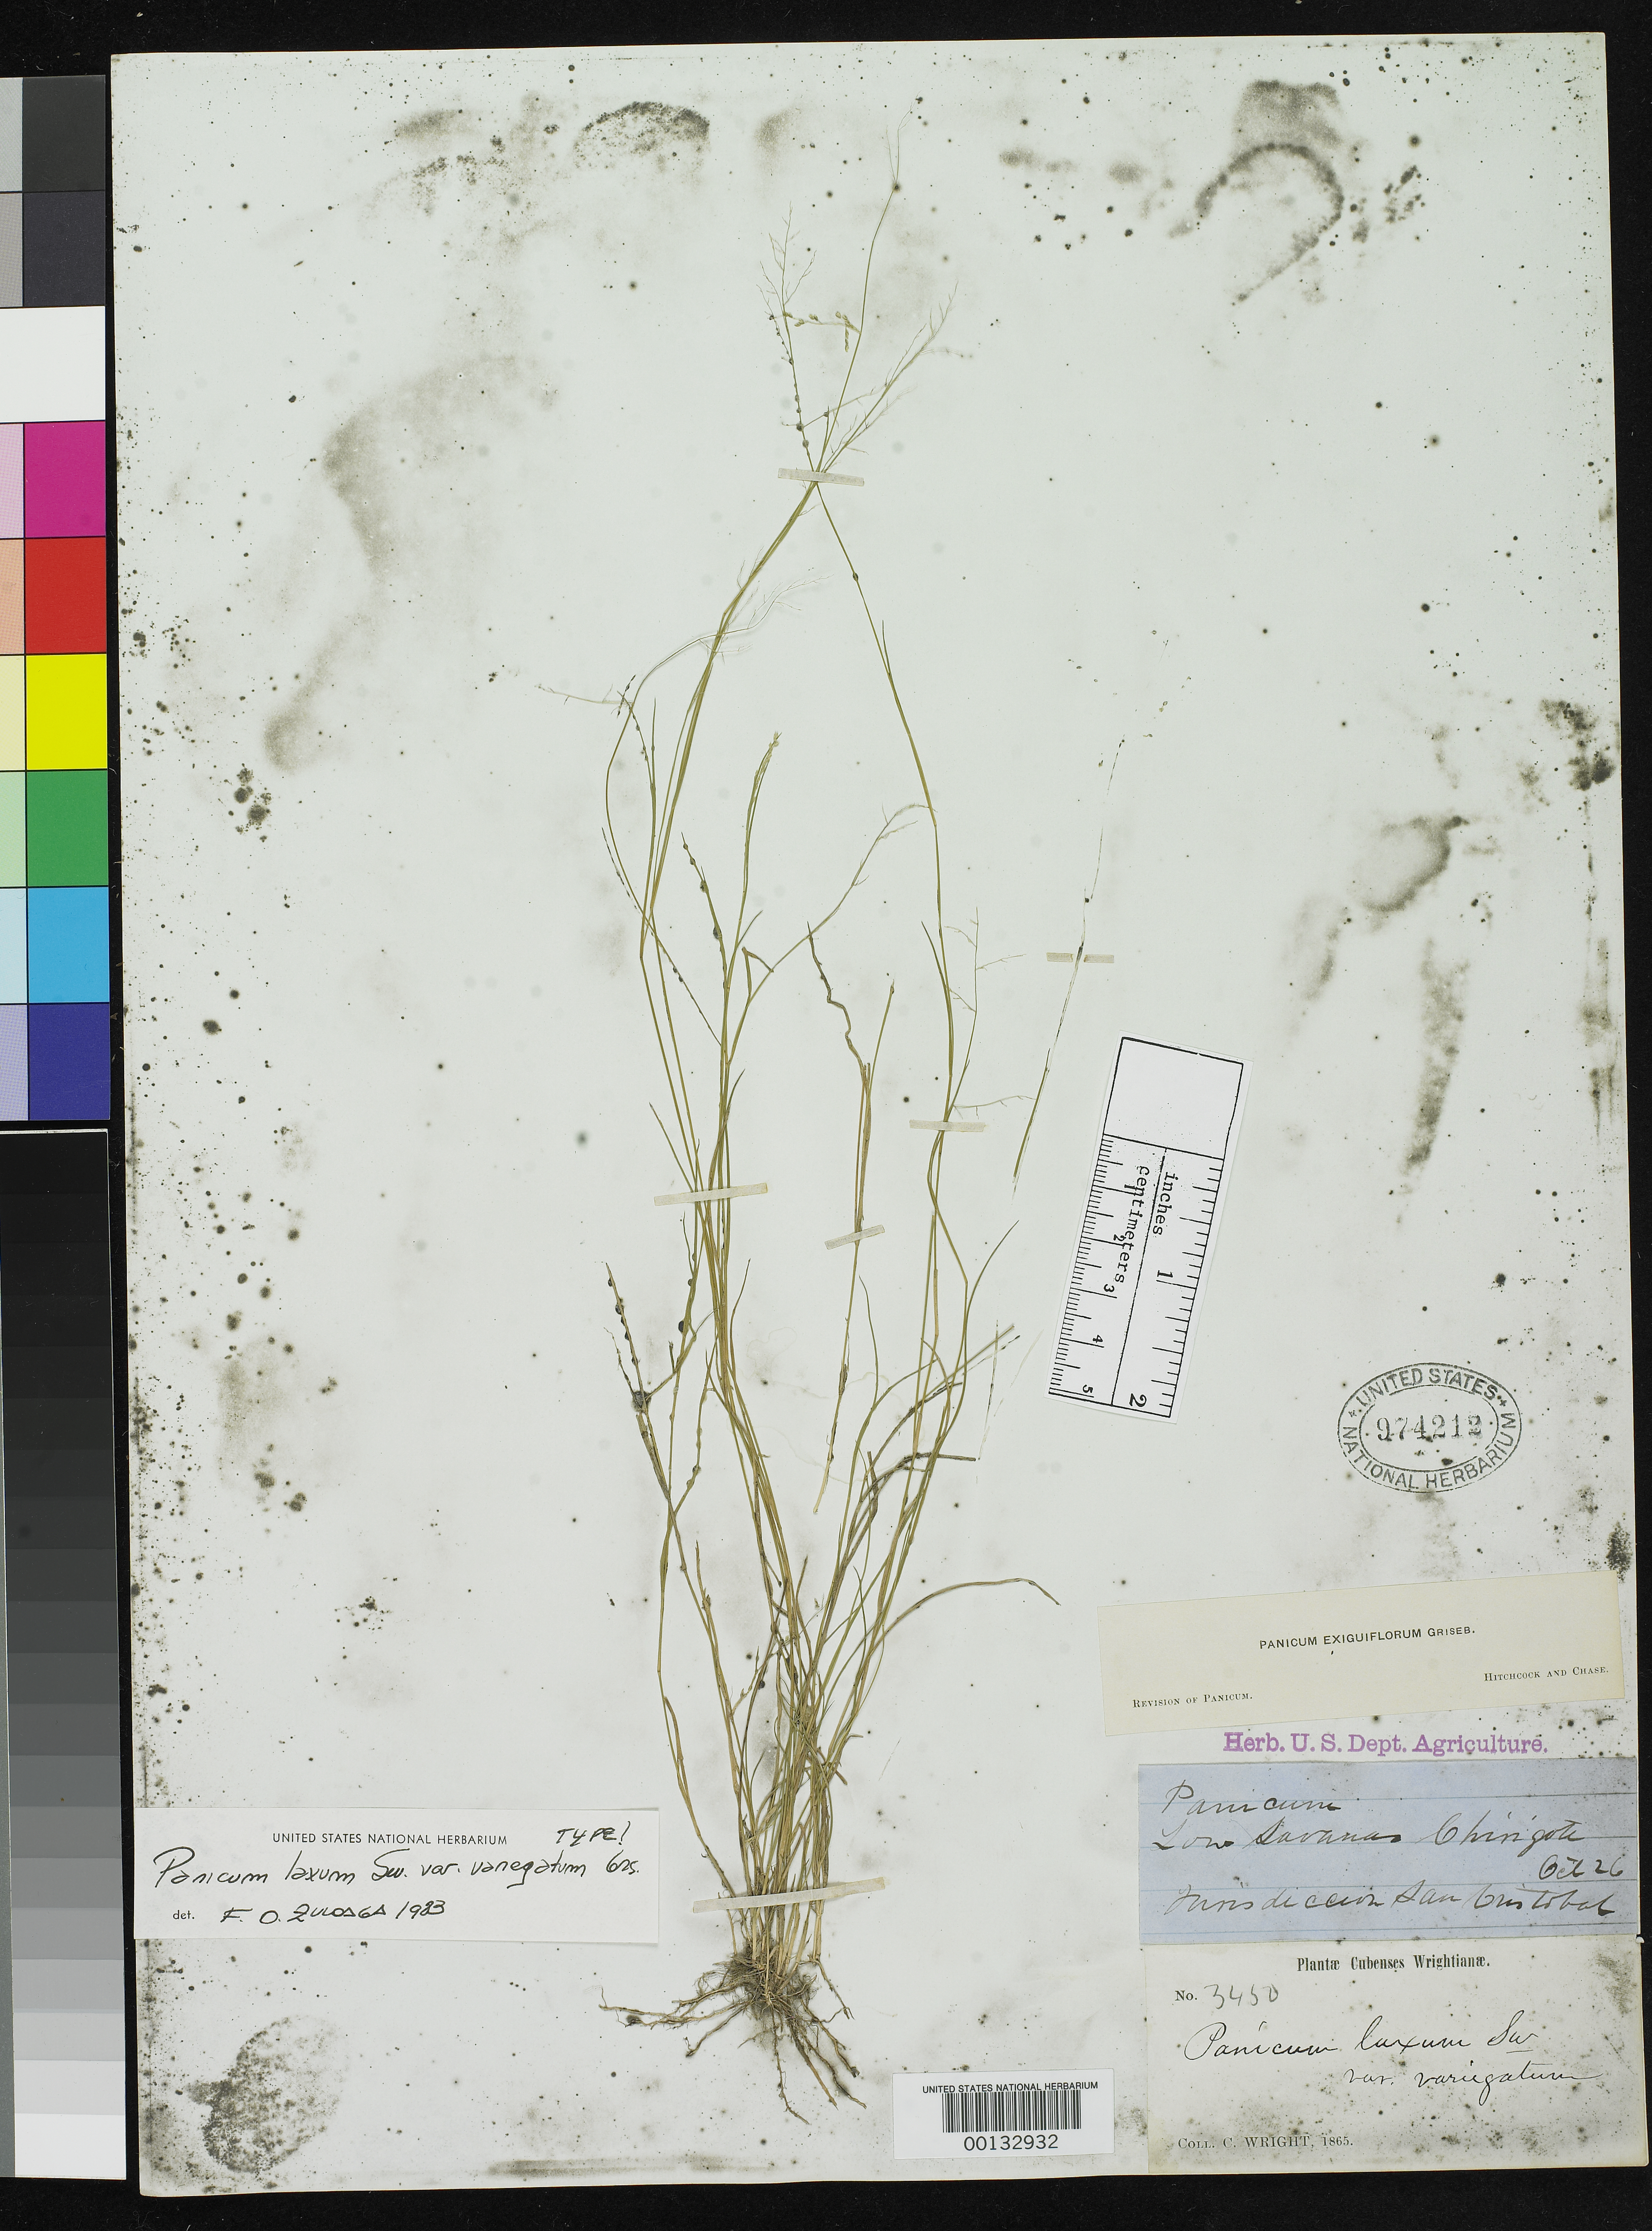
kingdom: Plantae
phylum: Tracheophyta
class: Liliopsida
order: Poales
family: Poaceae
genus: Panicum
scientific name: Panicum laxum var. vaniegatum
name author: Griseb.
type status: Type Collection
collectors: C. Wright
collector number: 3450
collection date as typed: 1865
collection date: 1865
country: Cuba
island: Greater Antilles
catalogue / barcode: US 974212